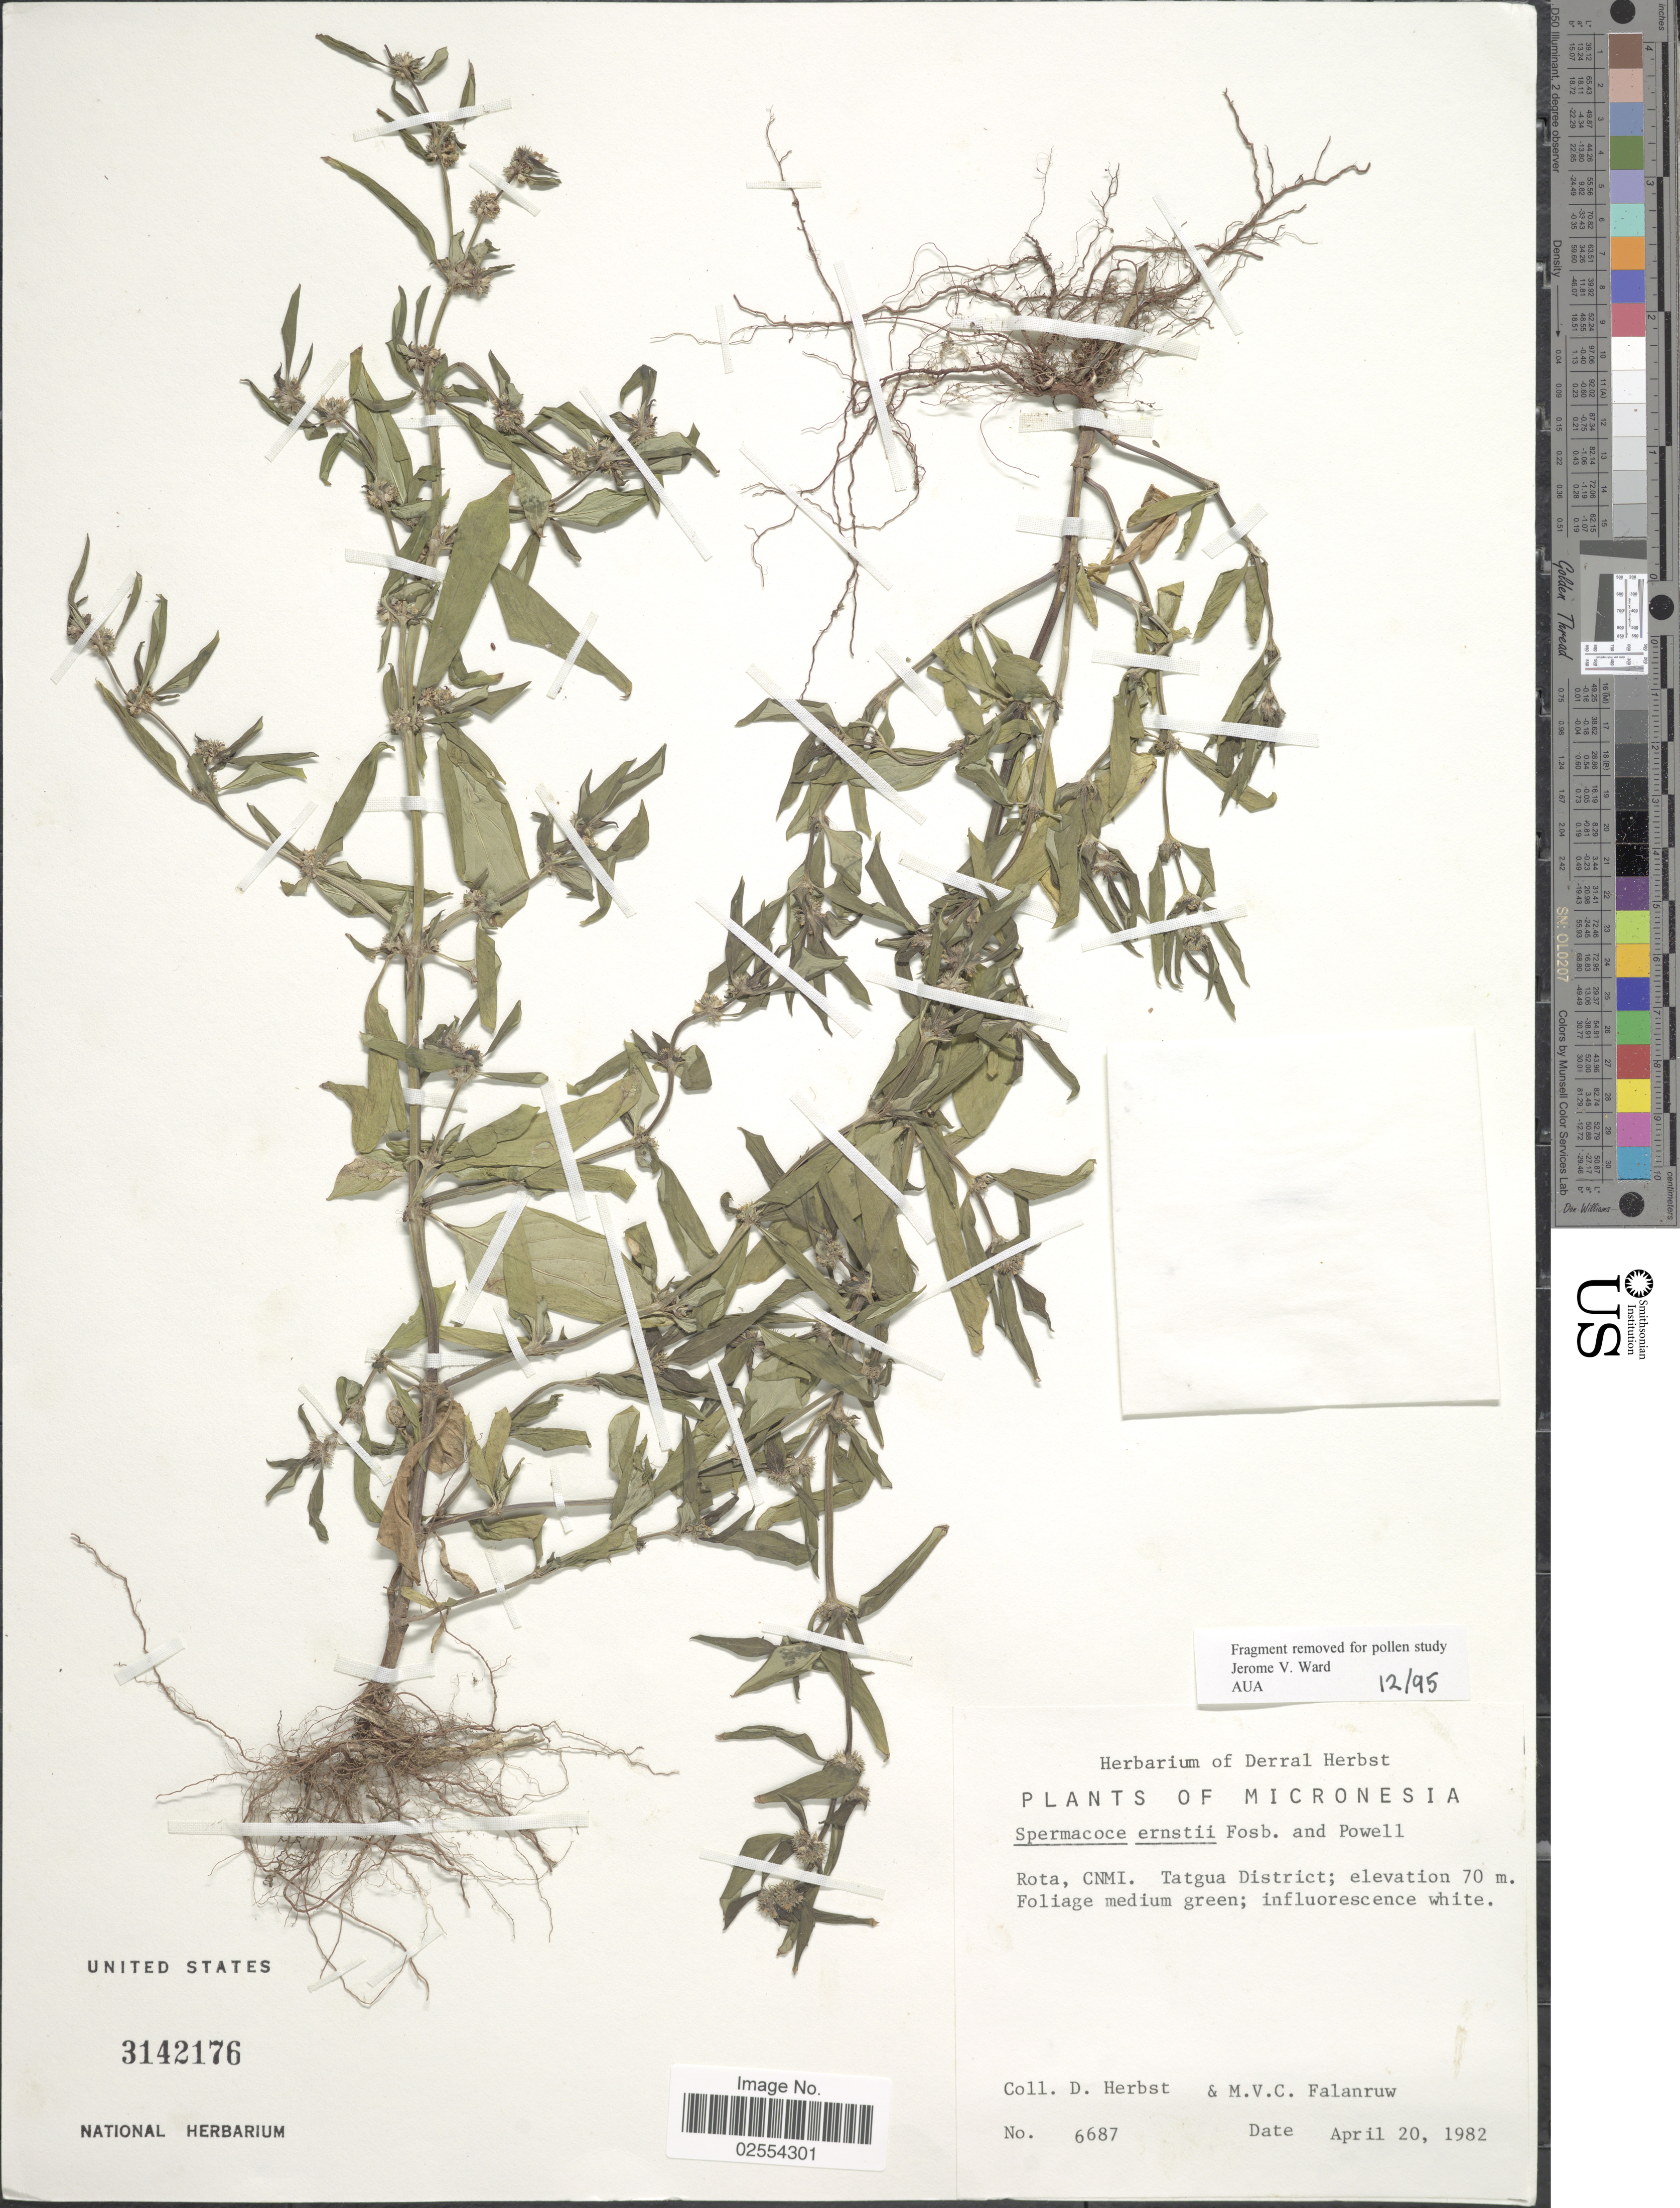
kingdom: Plantae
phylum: Tracheophyta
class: Magnoliopsida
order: Gentianales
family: Rubiaceae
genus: Spermacoce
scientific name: Spermacoce ernstii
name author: Fosberg & D.A. Powell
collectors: D. Herbst & M. V. Falanruw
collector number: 6687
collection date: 1982-04-20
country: Northern Mariana Islands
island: Rota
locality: Rota, CNMI. Tatgua District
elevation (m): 70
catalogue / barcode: US 3142176